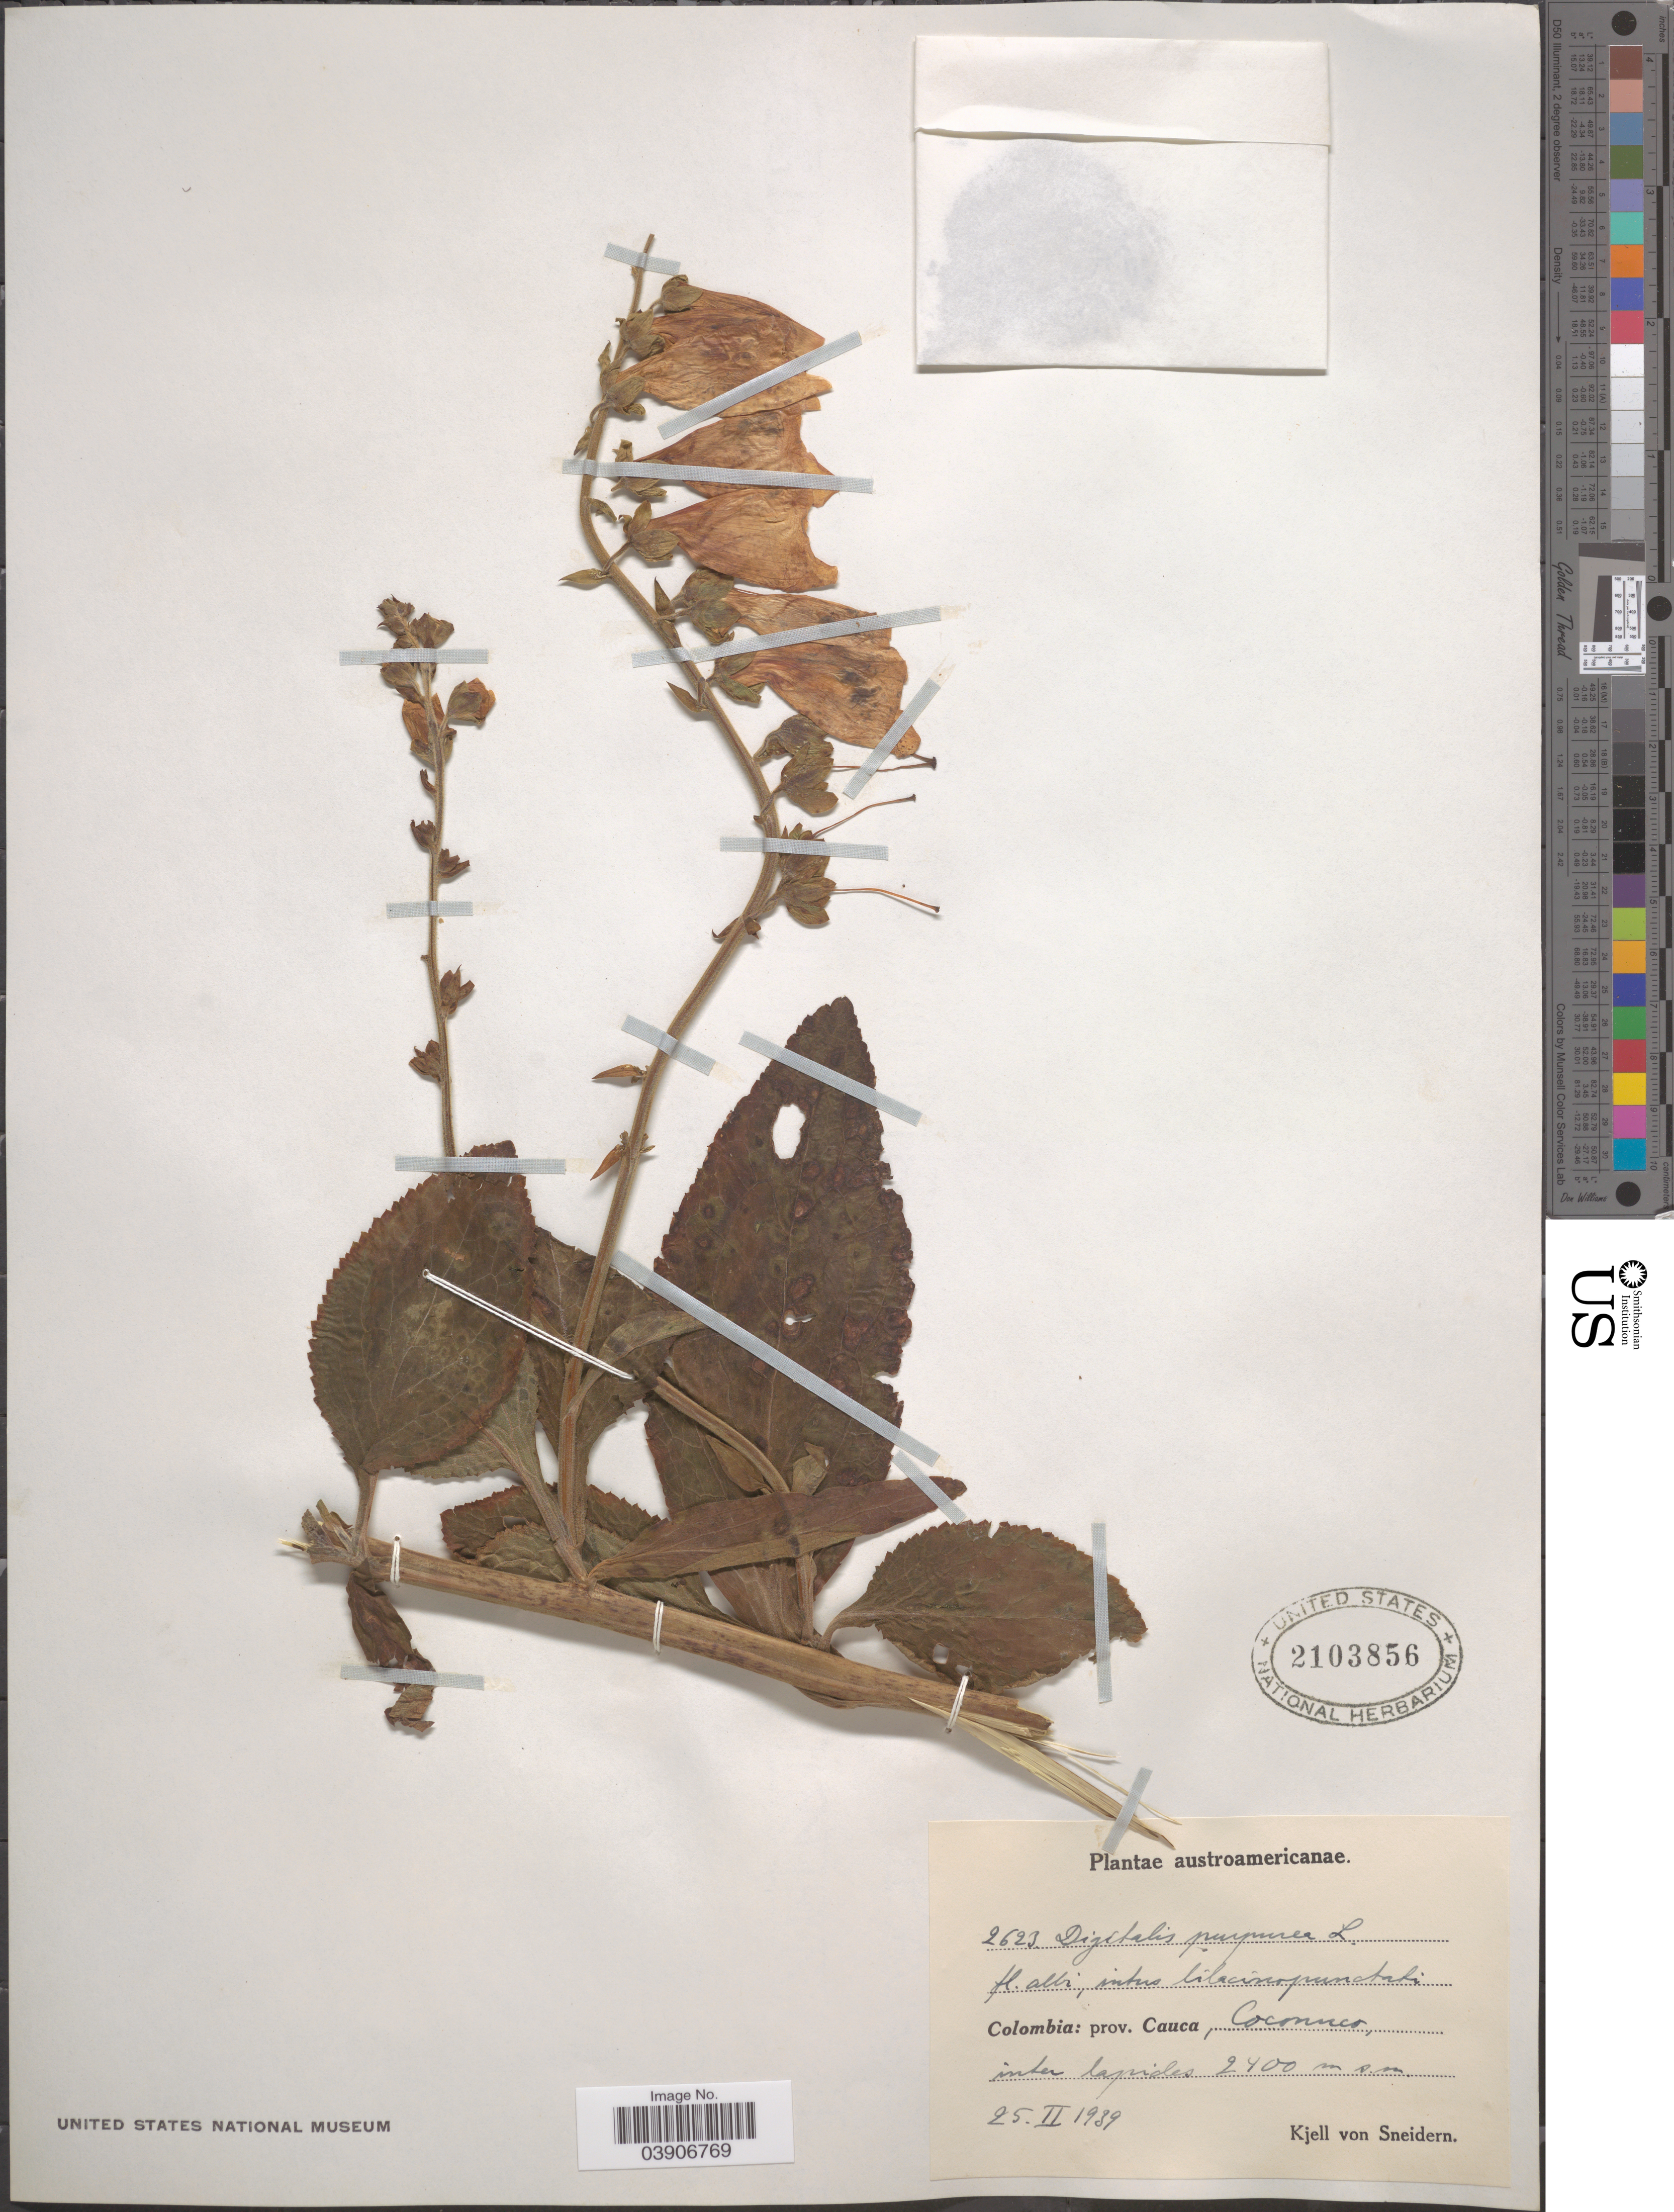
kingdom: Plantae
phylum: Tracheophyta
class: Magnoliopsida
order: Lamiales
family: Plantaginaceae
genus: Digitalis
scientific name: Digitalis purpurea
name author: L.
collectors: K. von Sneidern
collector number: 2623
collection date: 1939-02-25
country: Colombia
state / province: Cauca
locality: Austroamericanae. Coconuco, inter lapides.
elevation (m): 2400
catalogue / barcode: US 2103856